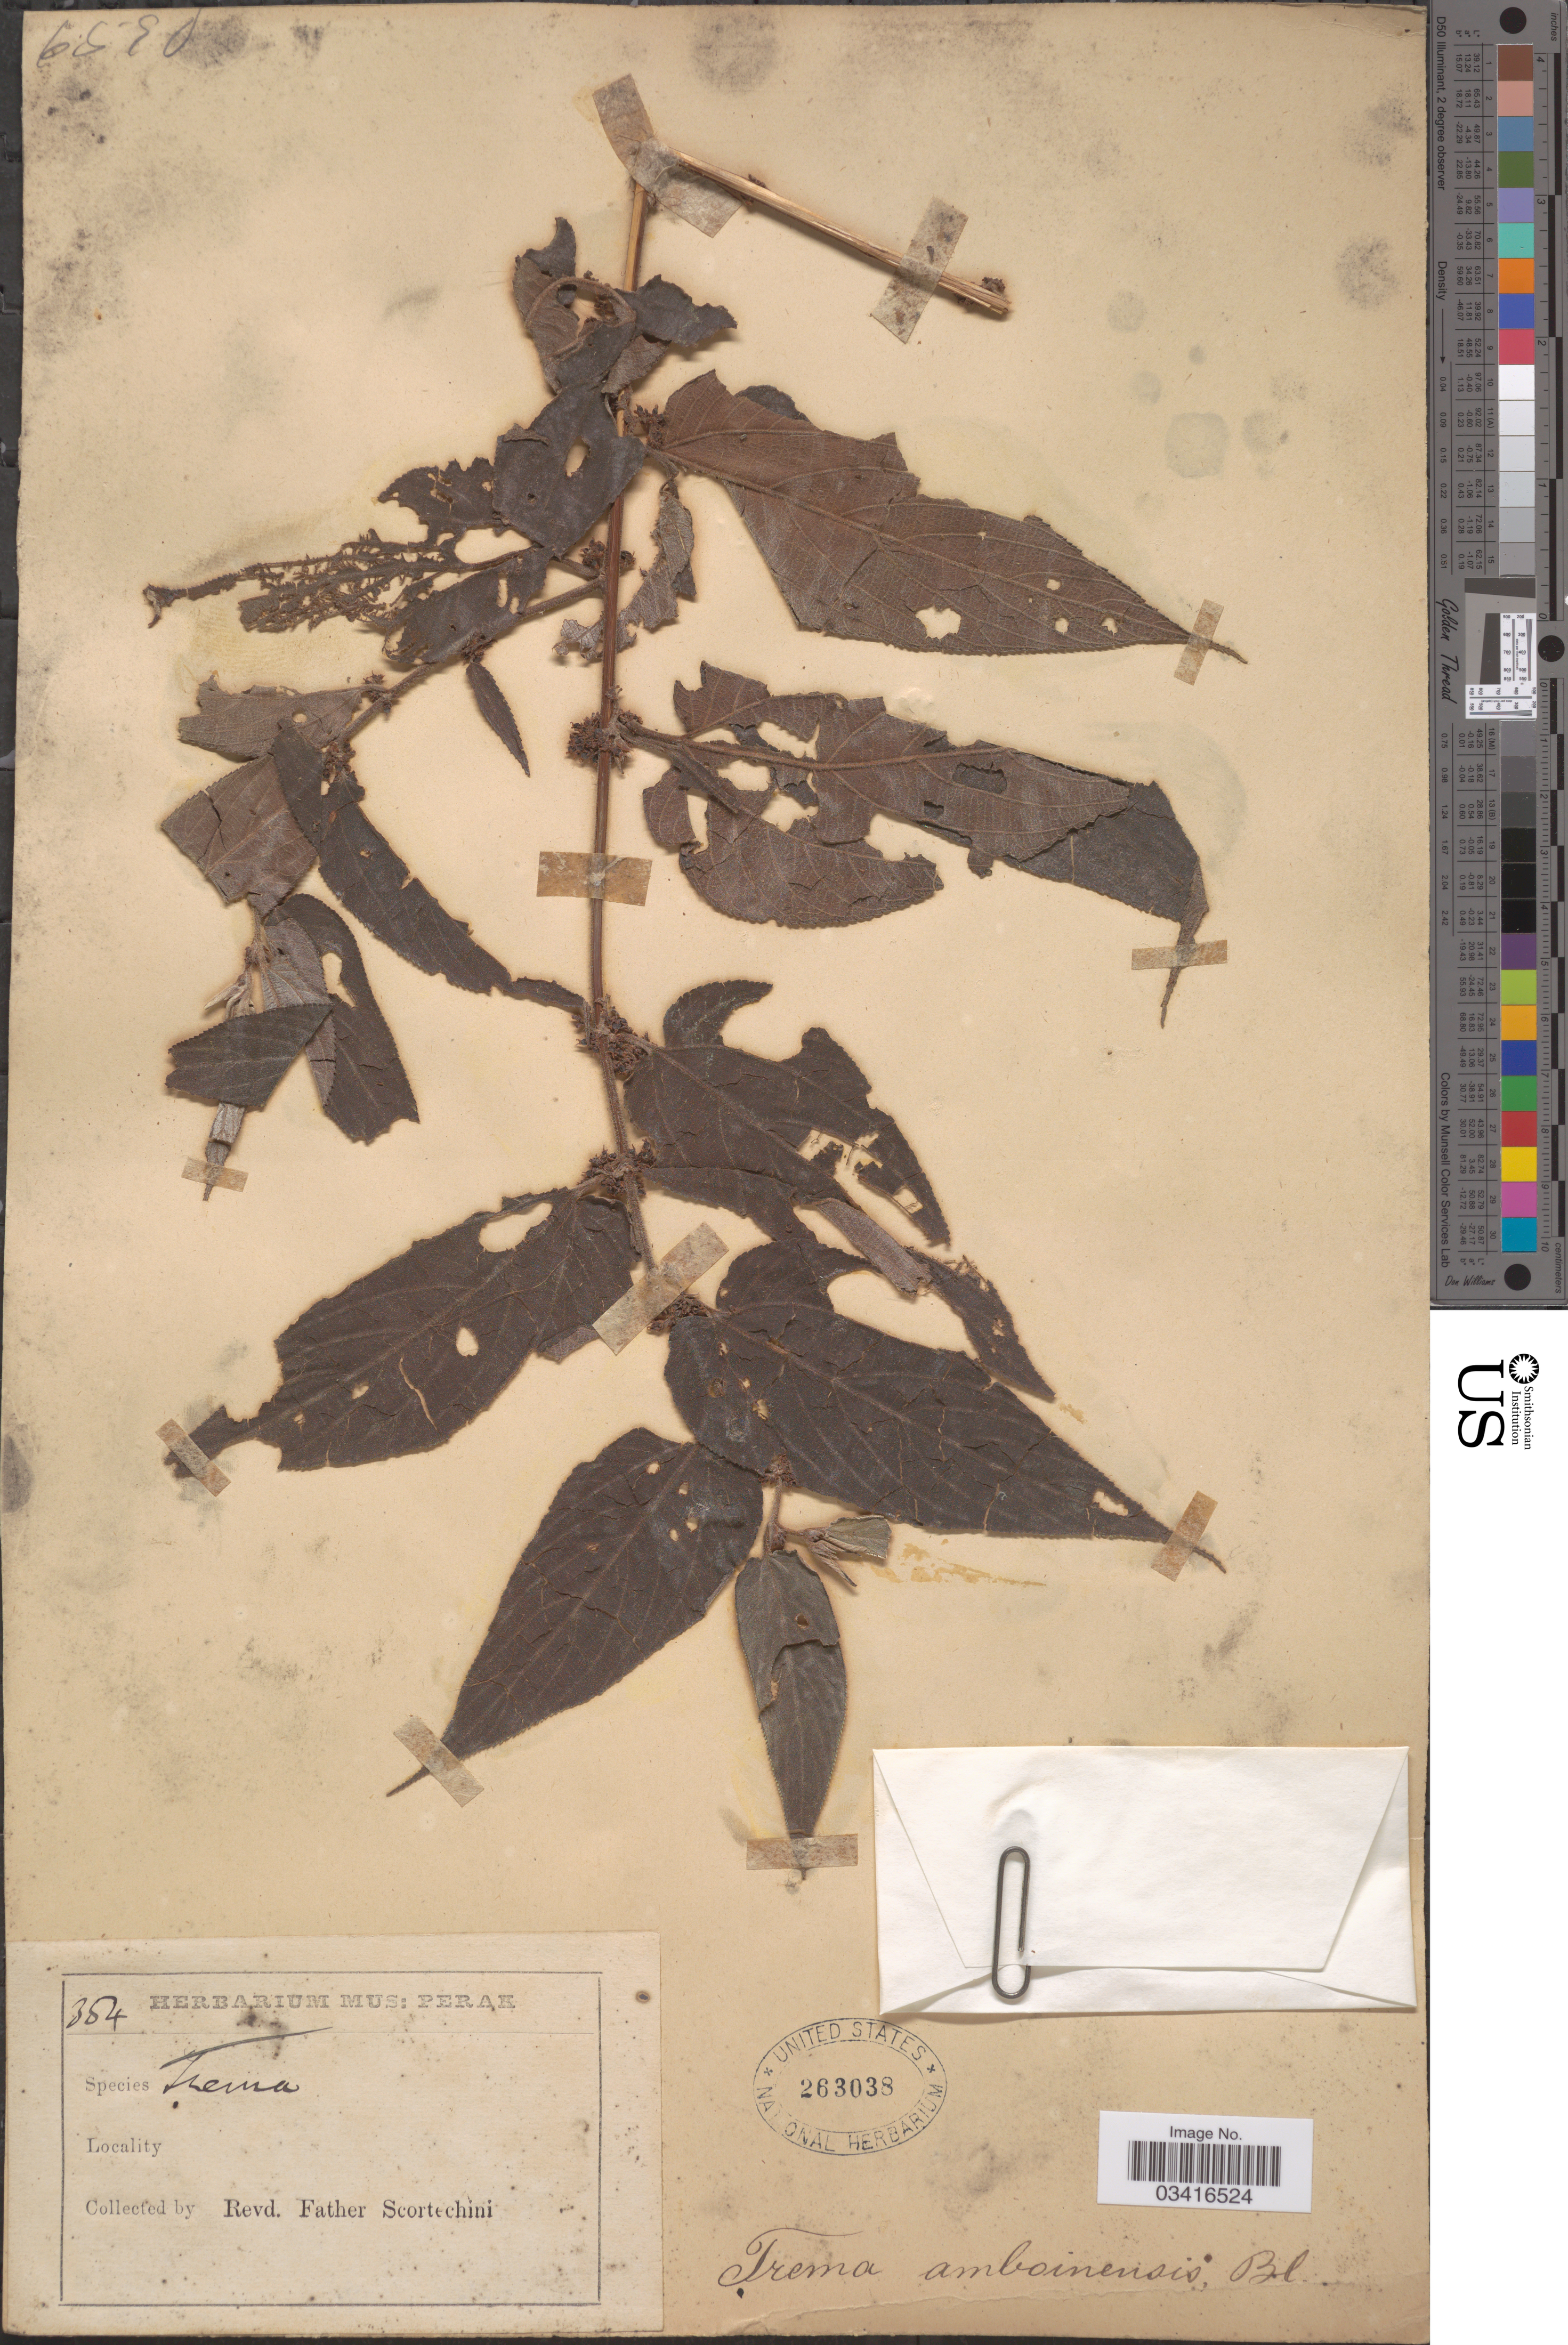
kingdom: Plantae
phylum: Tracheophyta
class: Magnoliopsida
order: Rosales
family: Cannabaceae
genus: Trema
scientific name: Trema orientale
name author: (L.) Blume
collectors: Fr. Scortechini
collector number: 354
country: Malaysia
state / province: Perak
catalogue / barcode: US 263038